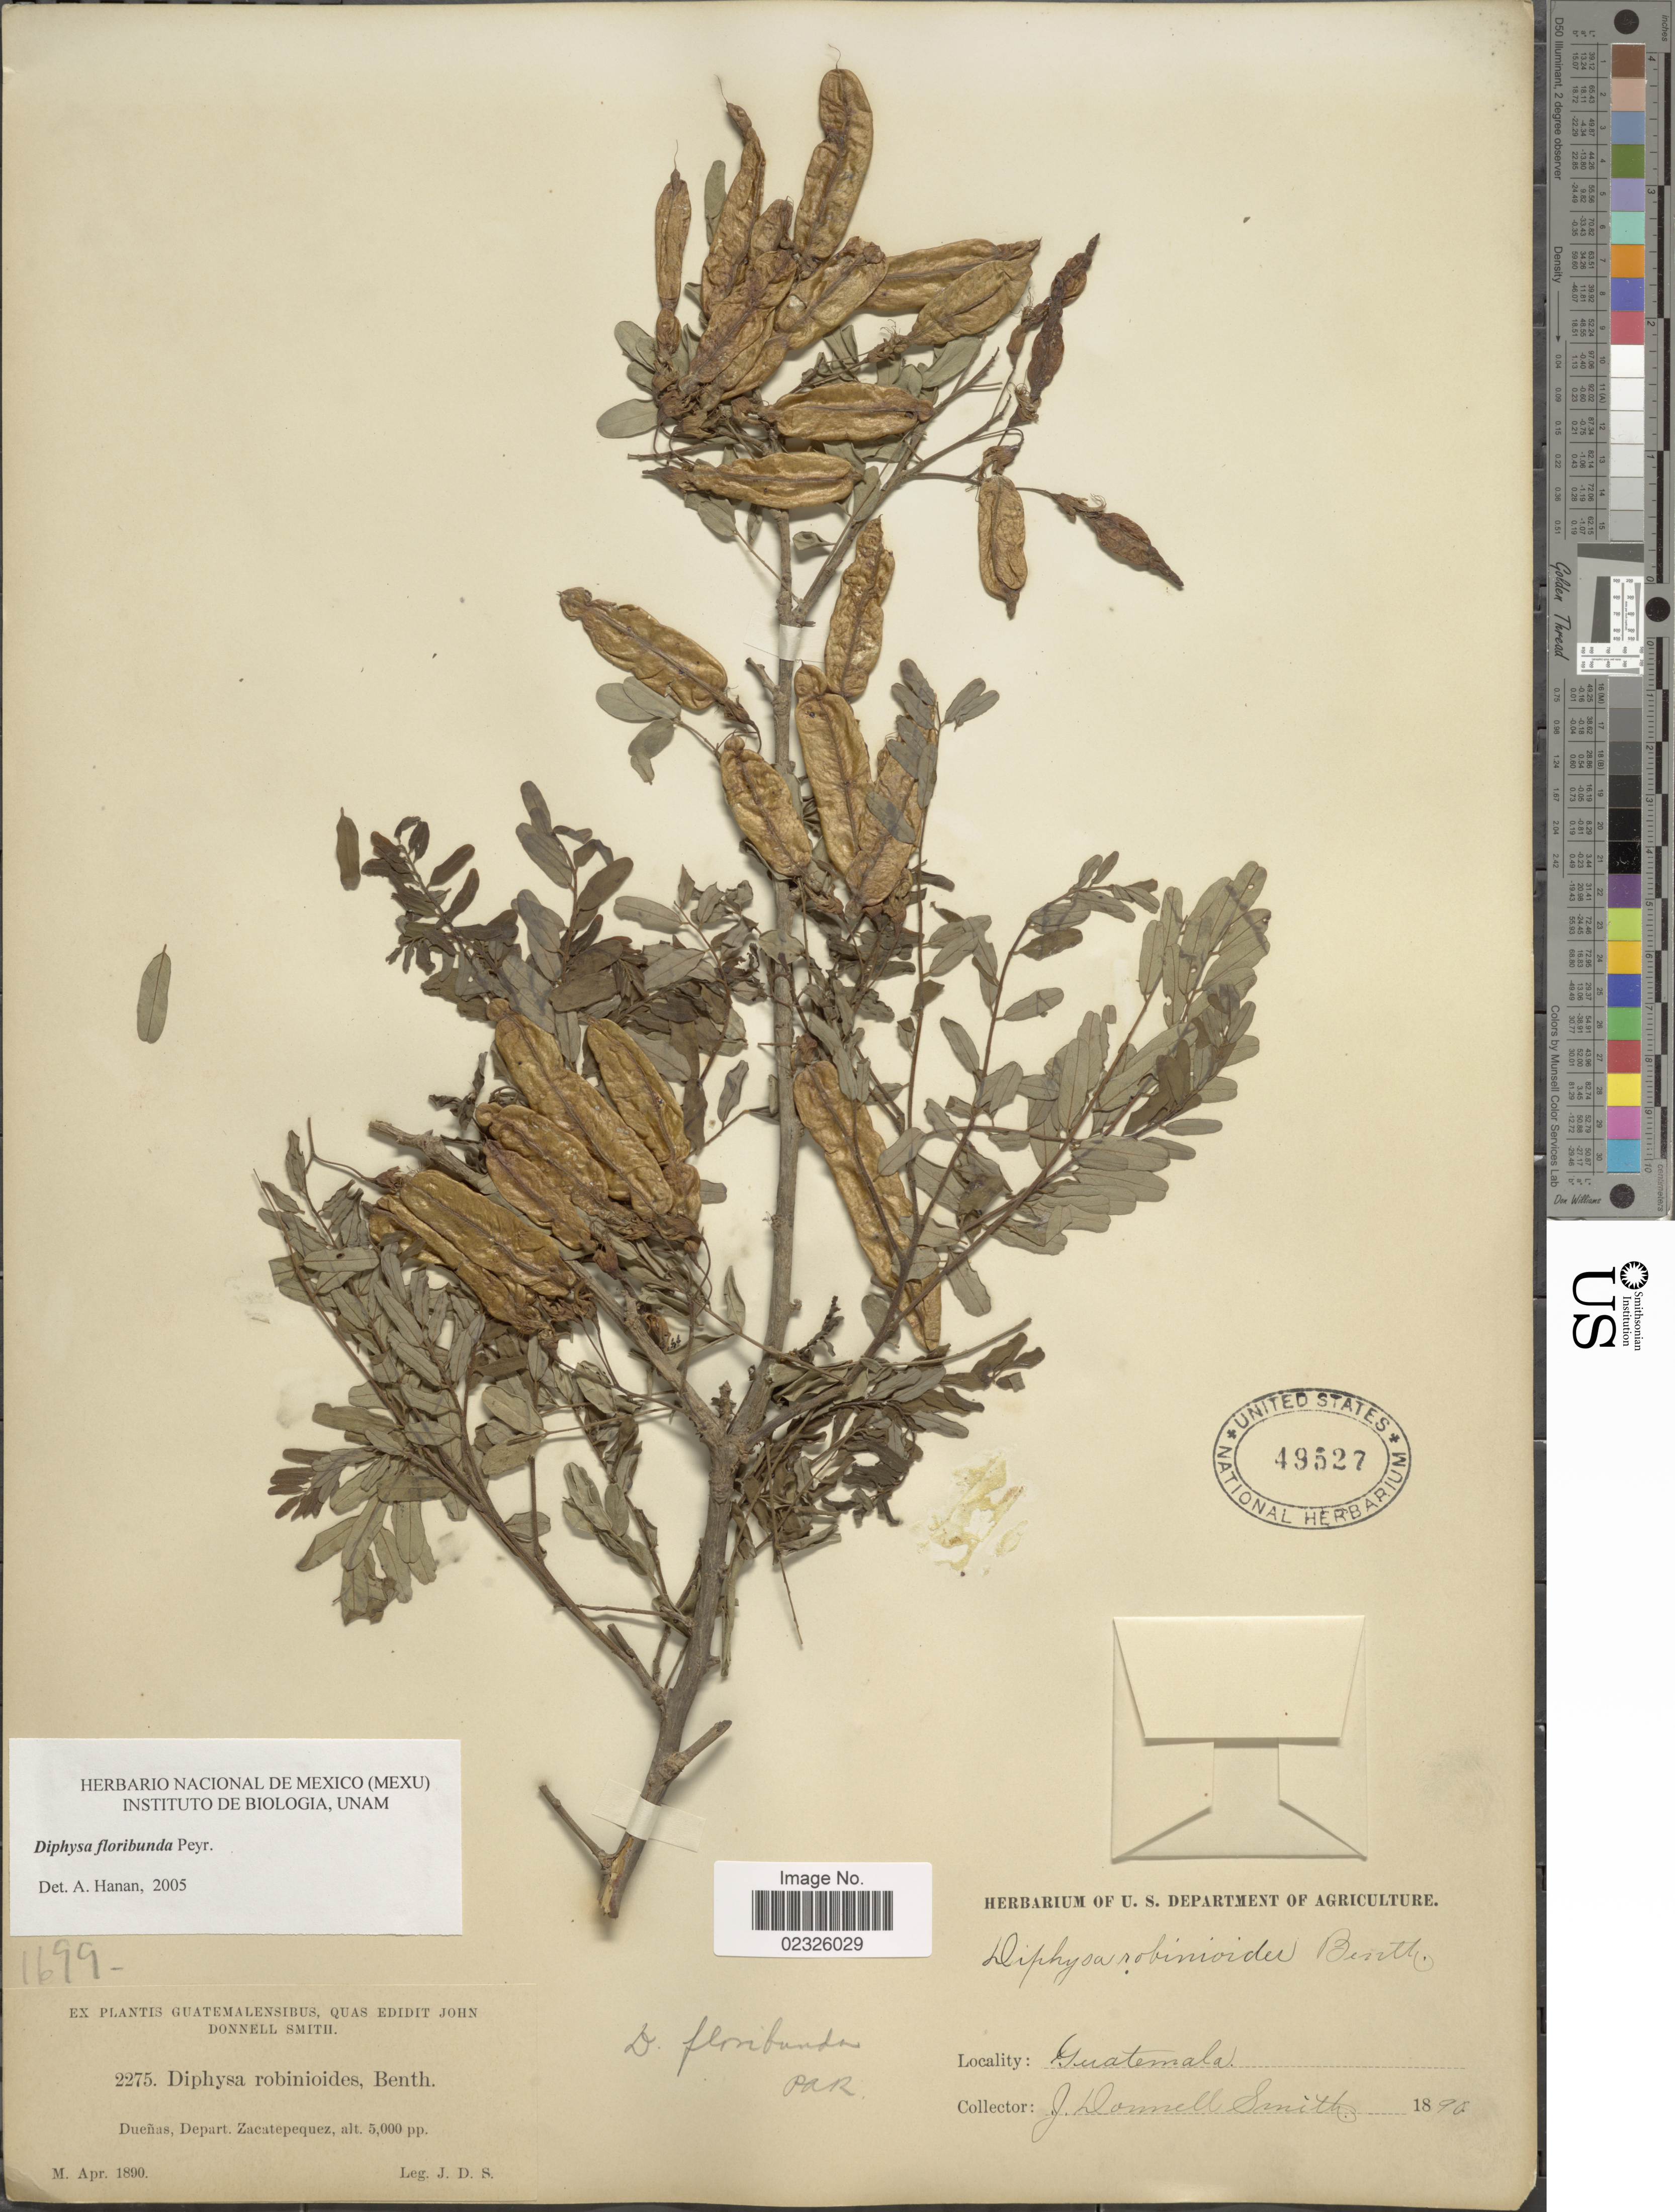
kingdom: Plantae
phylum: Tracheophyta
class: Magnoliopsida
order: Fabales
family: Fabaceae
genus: Diphysa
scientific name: Diphysa floribunda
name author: Peyr.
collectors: J. Donnell Smith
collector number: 2275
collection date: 1890-04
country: Guatemala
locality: Deunas, depart. Zacatepequez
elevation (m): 1524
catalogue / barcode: US 49527